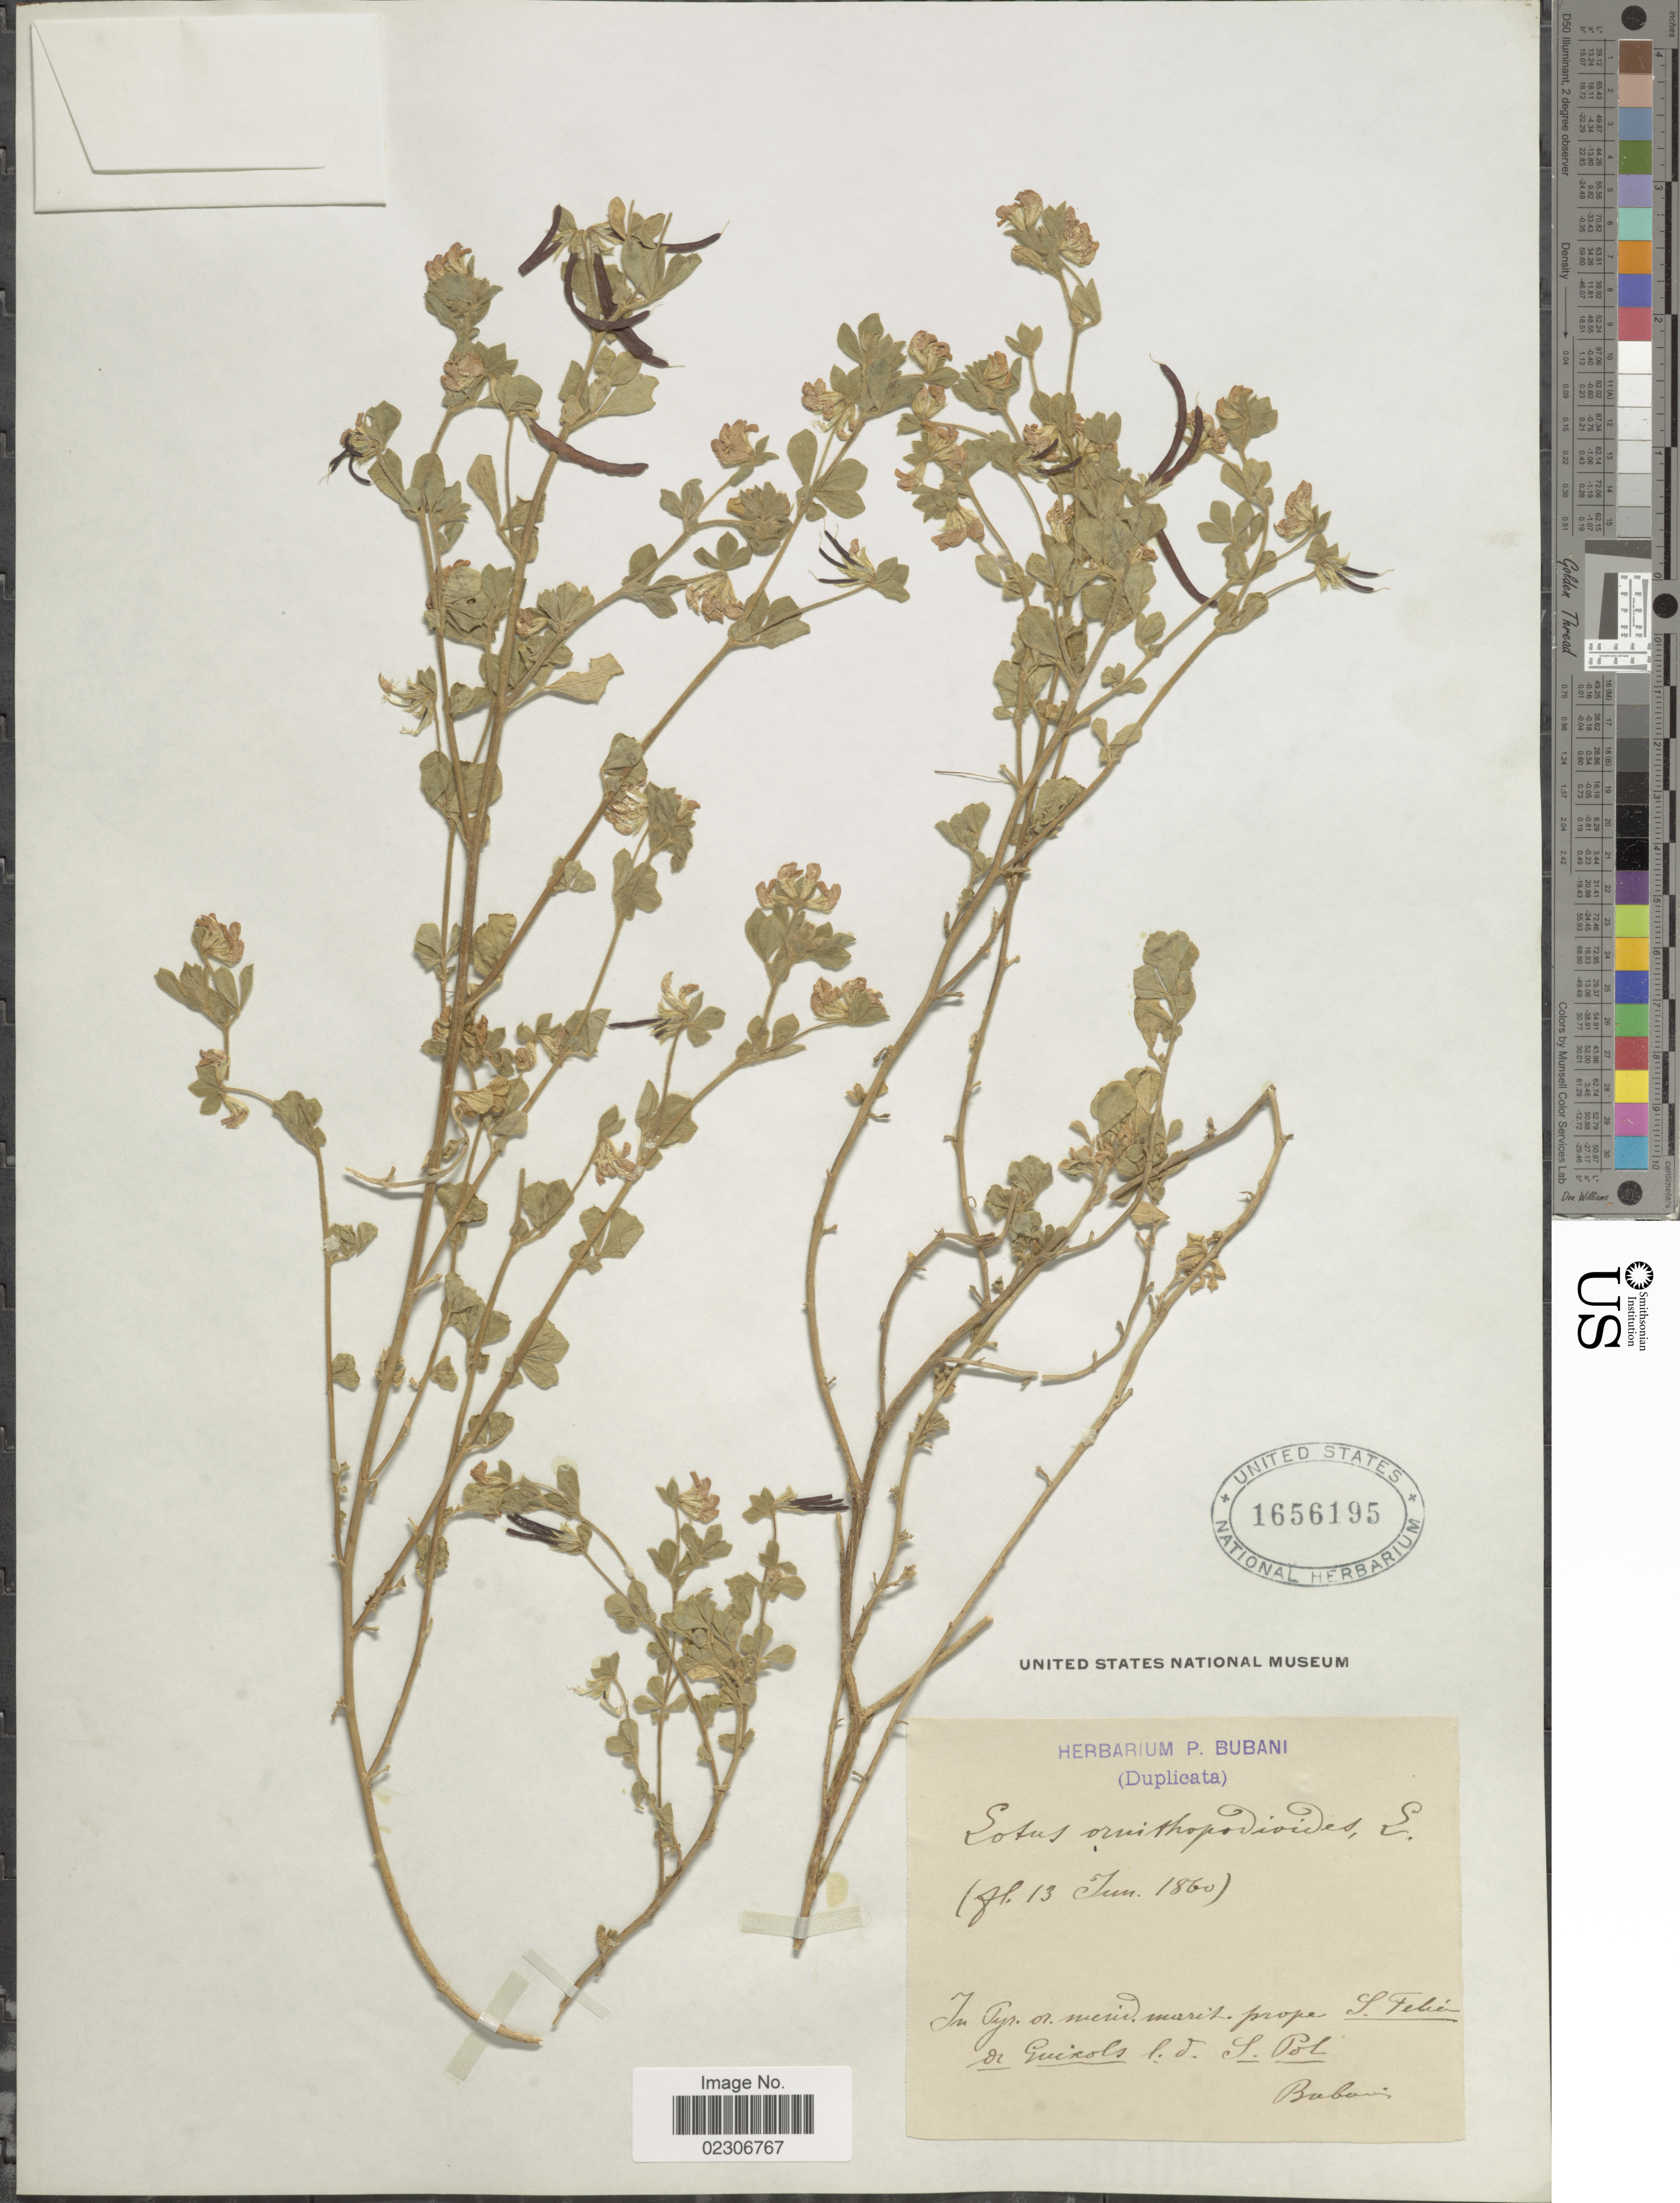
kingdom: Plantae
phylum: Tracheophyta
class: Magnoliopsida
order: Fabales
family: Fabaceae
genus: Lotus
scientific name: Lotus ornithopodioides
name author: L.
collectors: P. Bubani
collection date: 1860-06-13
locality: In Pyr. or merid, marit prope S. Fehia or Guirolis l.d. S. Pol.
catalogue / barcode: US 1656195